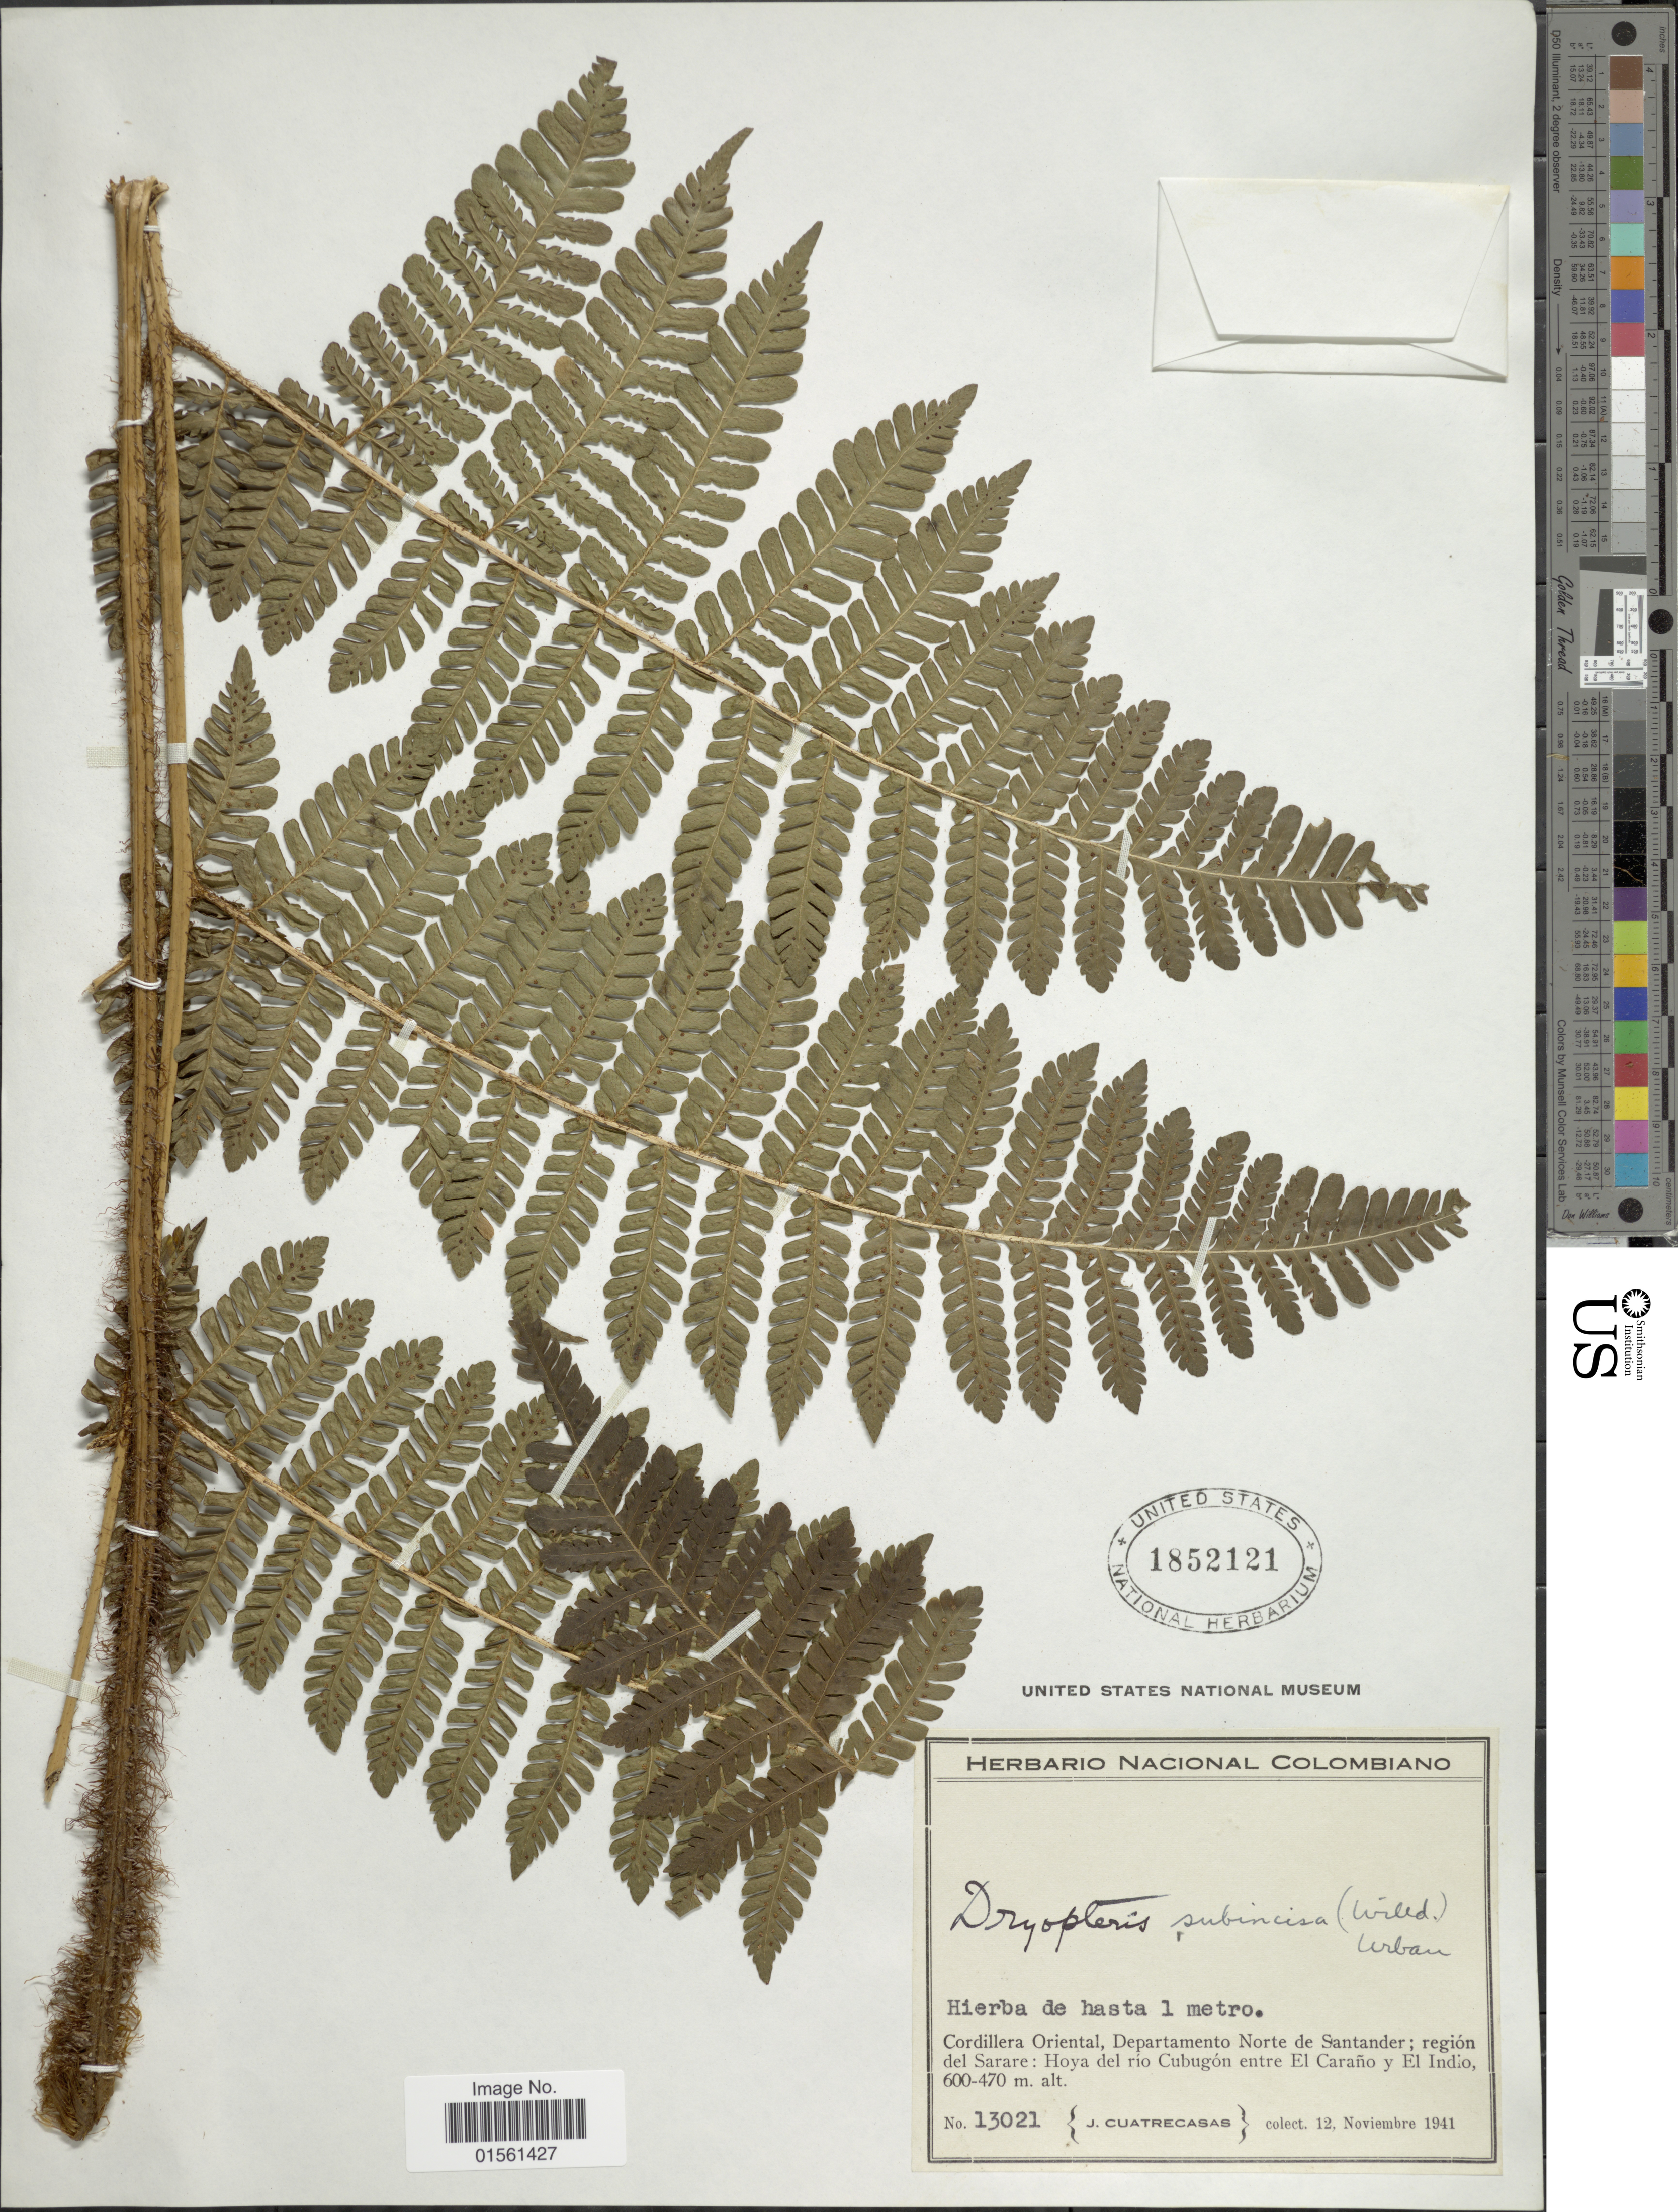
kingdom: Plantae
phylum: Tracheophyta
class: Polypodiopsida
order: Polypodiales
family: Dryopteridaceae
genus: Megalastrum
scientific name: Megalastrum sp.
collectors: J. Cuatrecasas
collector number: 13021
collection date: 1941-11-12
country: Colombia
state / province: Norte de Santander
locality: Cordillera Oriental, Departamento de Norte de Santander; region del Sarare: Hoya del rio Cubugon entre El Carano y El Indio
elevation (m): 470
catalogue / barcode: US 1852121